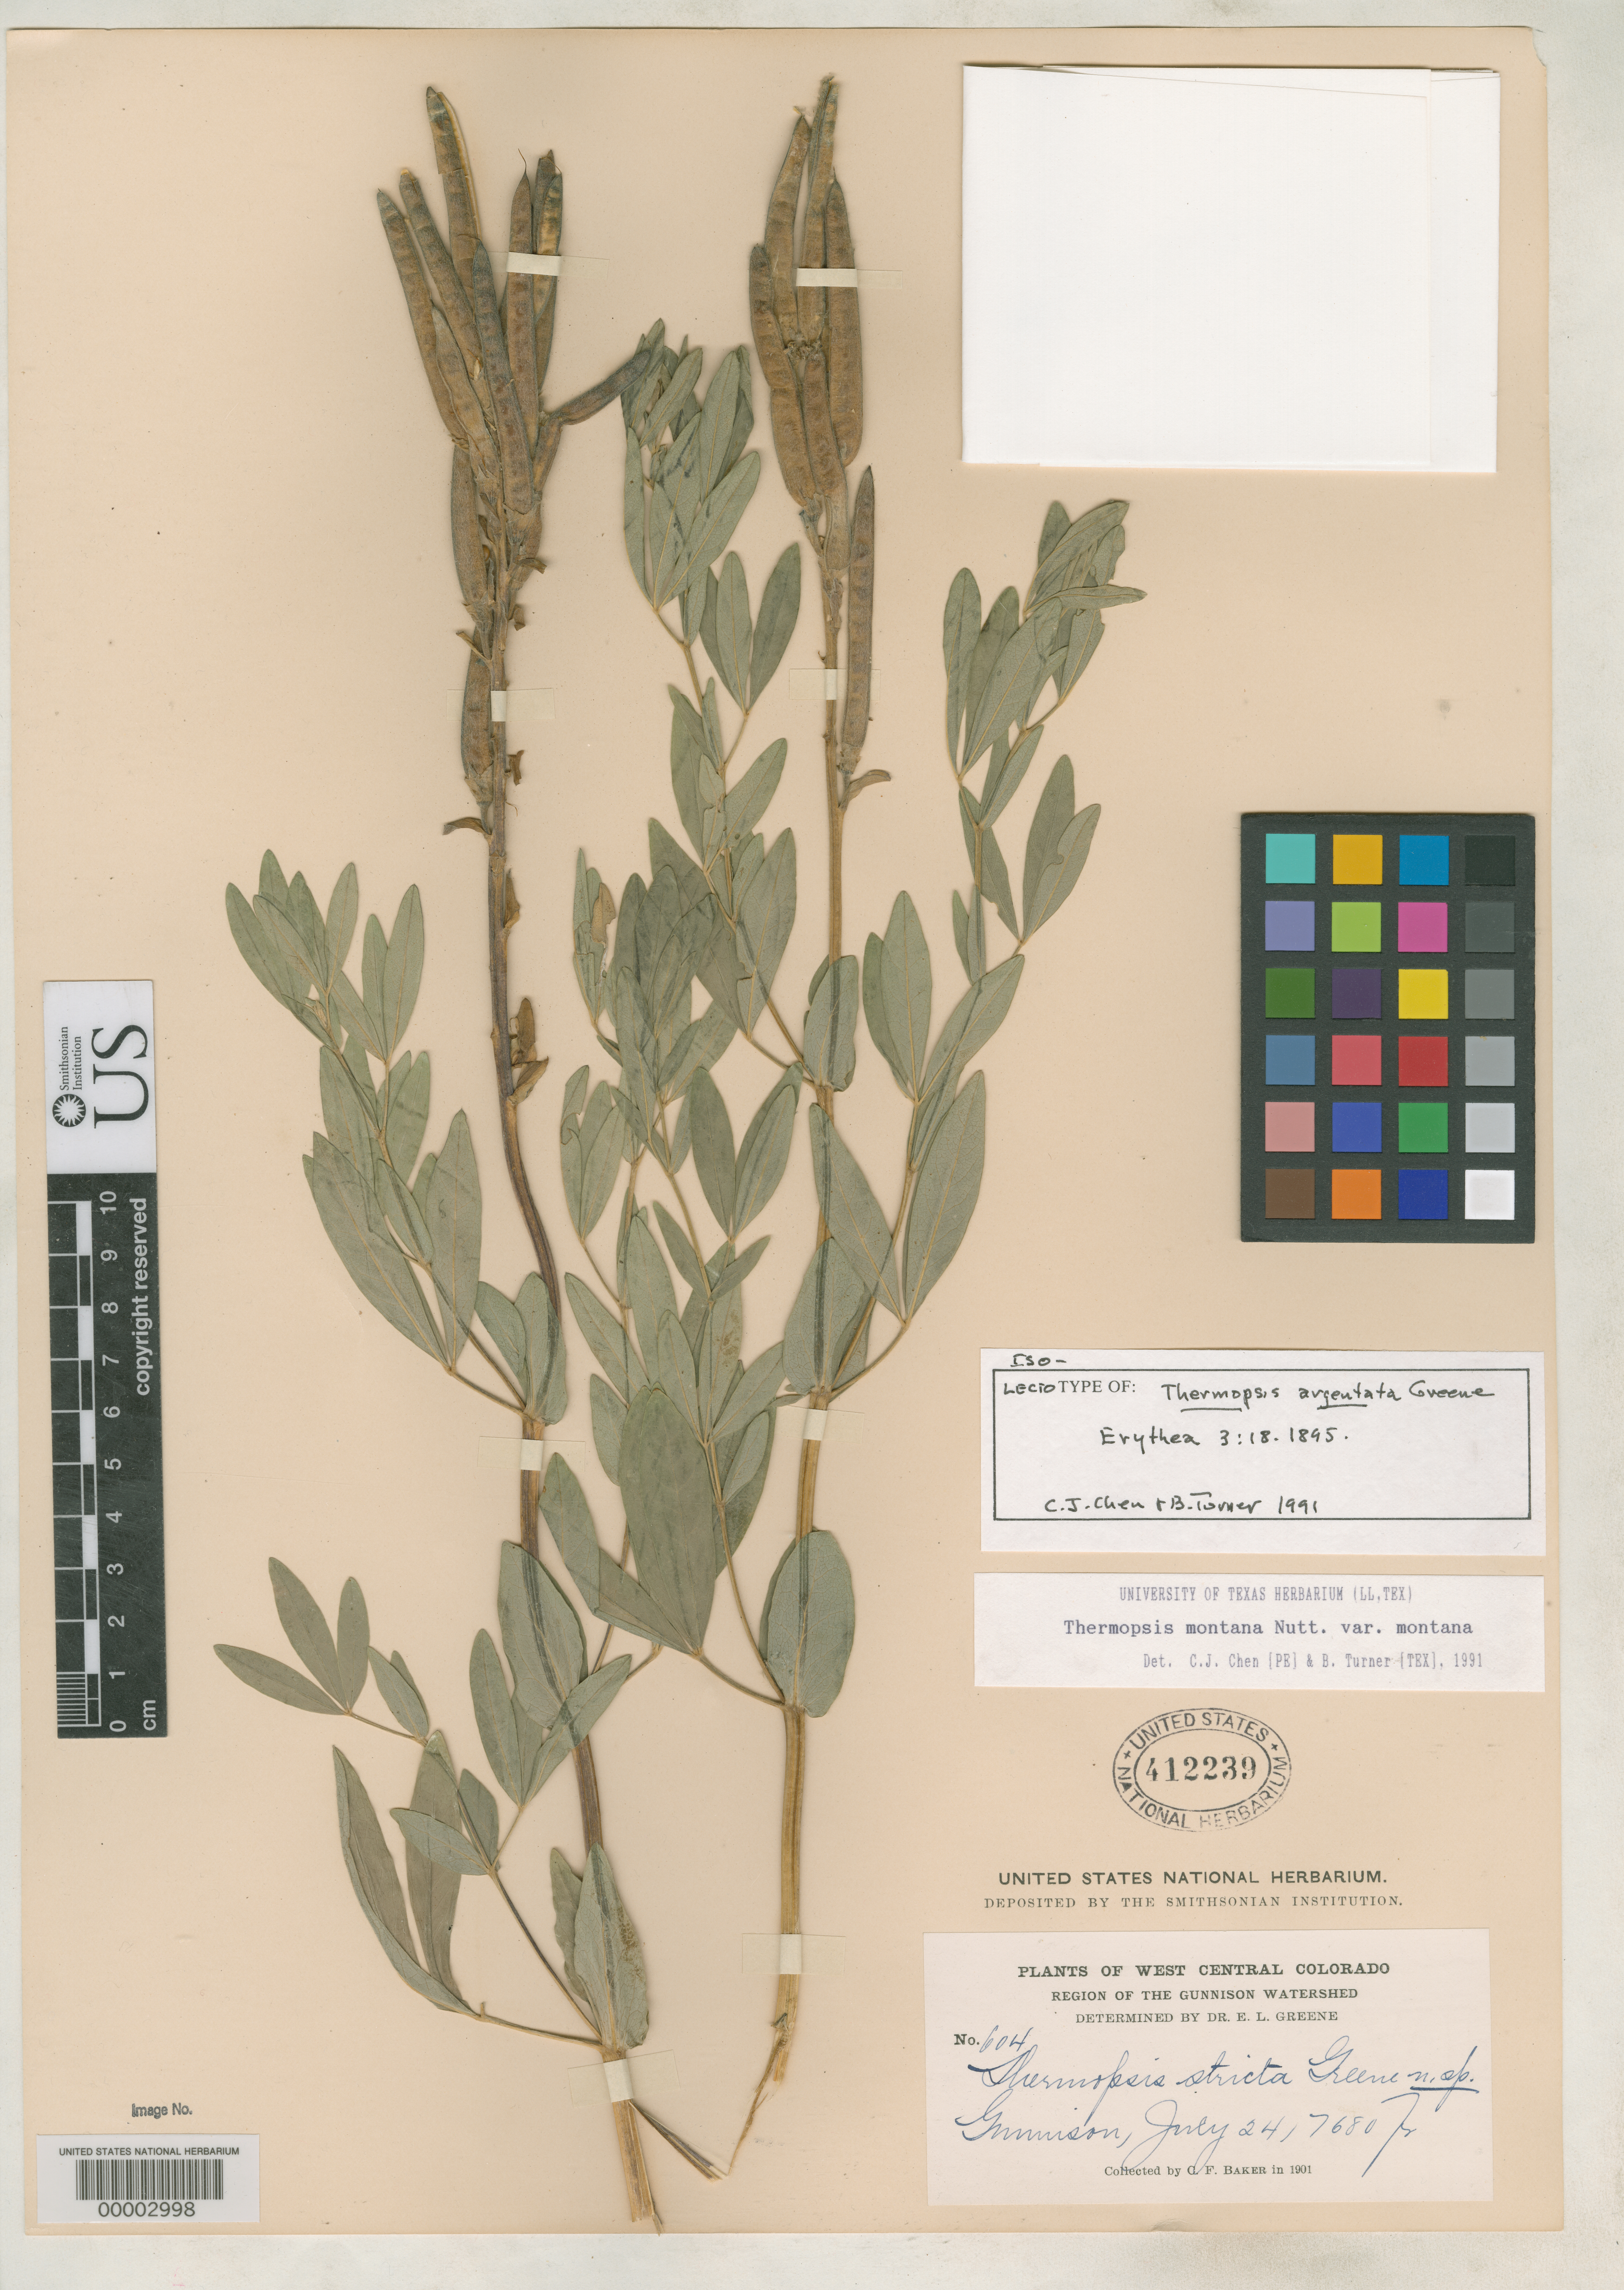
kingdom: Plantae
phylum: Tracheophyta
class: Magnoliopsida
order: Fabales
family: Fabaceae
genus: Thermopsis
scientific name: Thermopsis stricta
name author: Greene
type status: Isolectotype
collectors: C. F. Baker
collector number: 604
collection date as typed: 24 Jul 1901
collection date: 1901-07-24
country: United States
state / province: Colorado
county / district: Gunnison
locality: Gunnison.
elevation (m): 2341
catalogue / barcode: US 412239